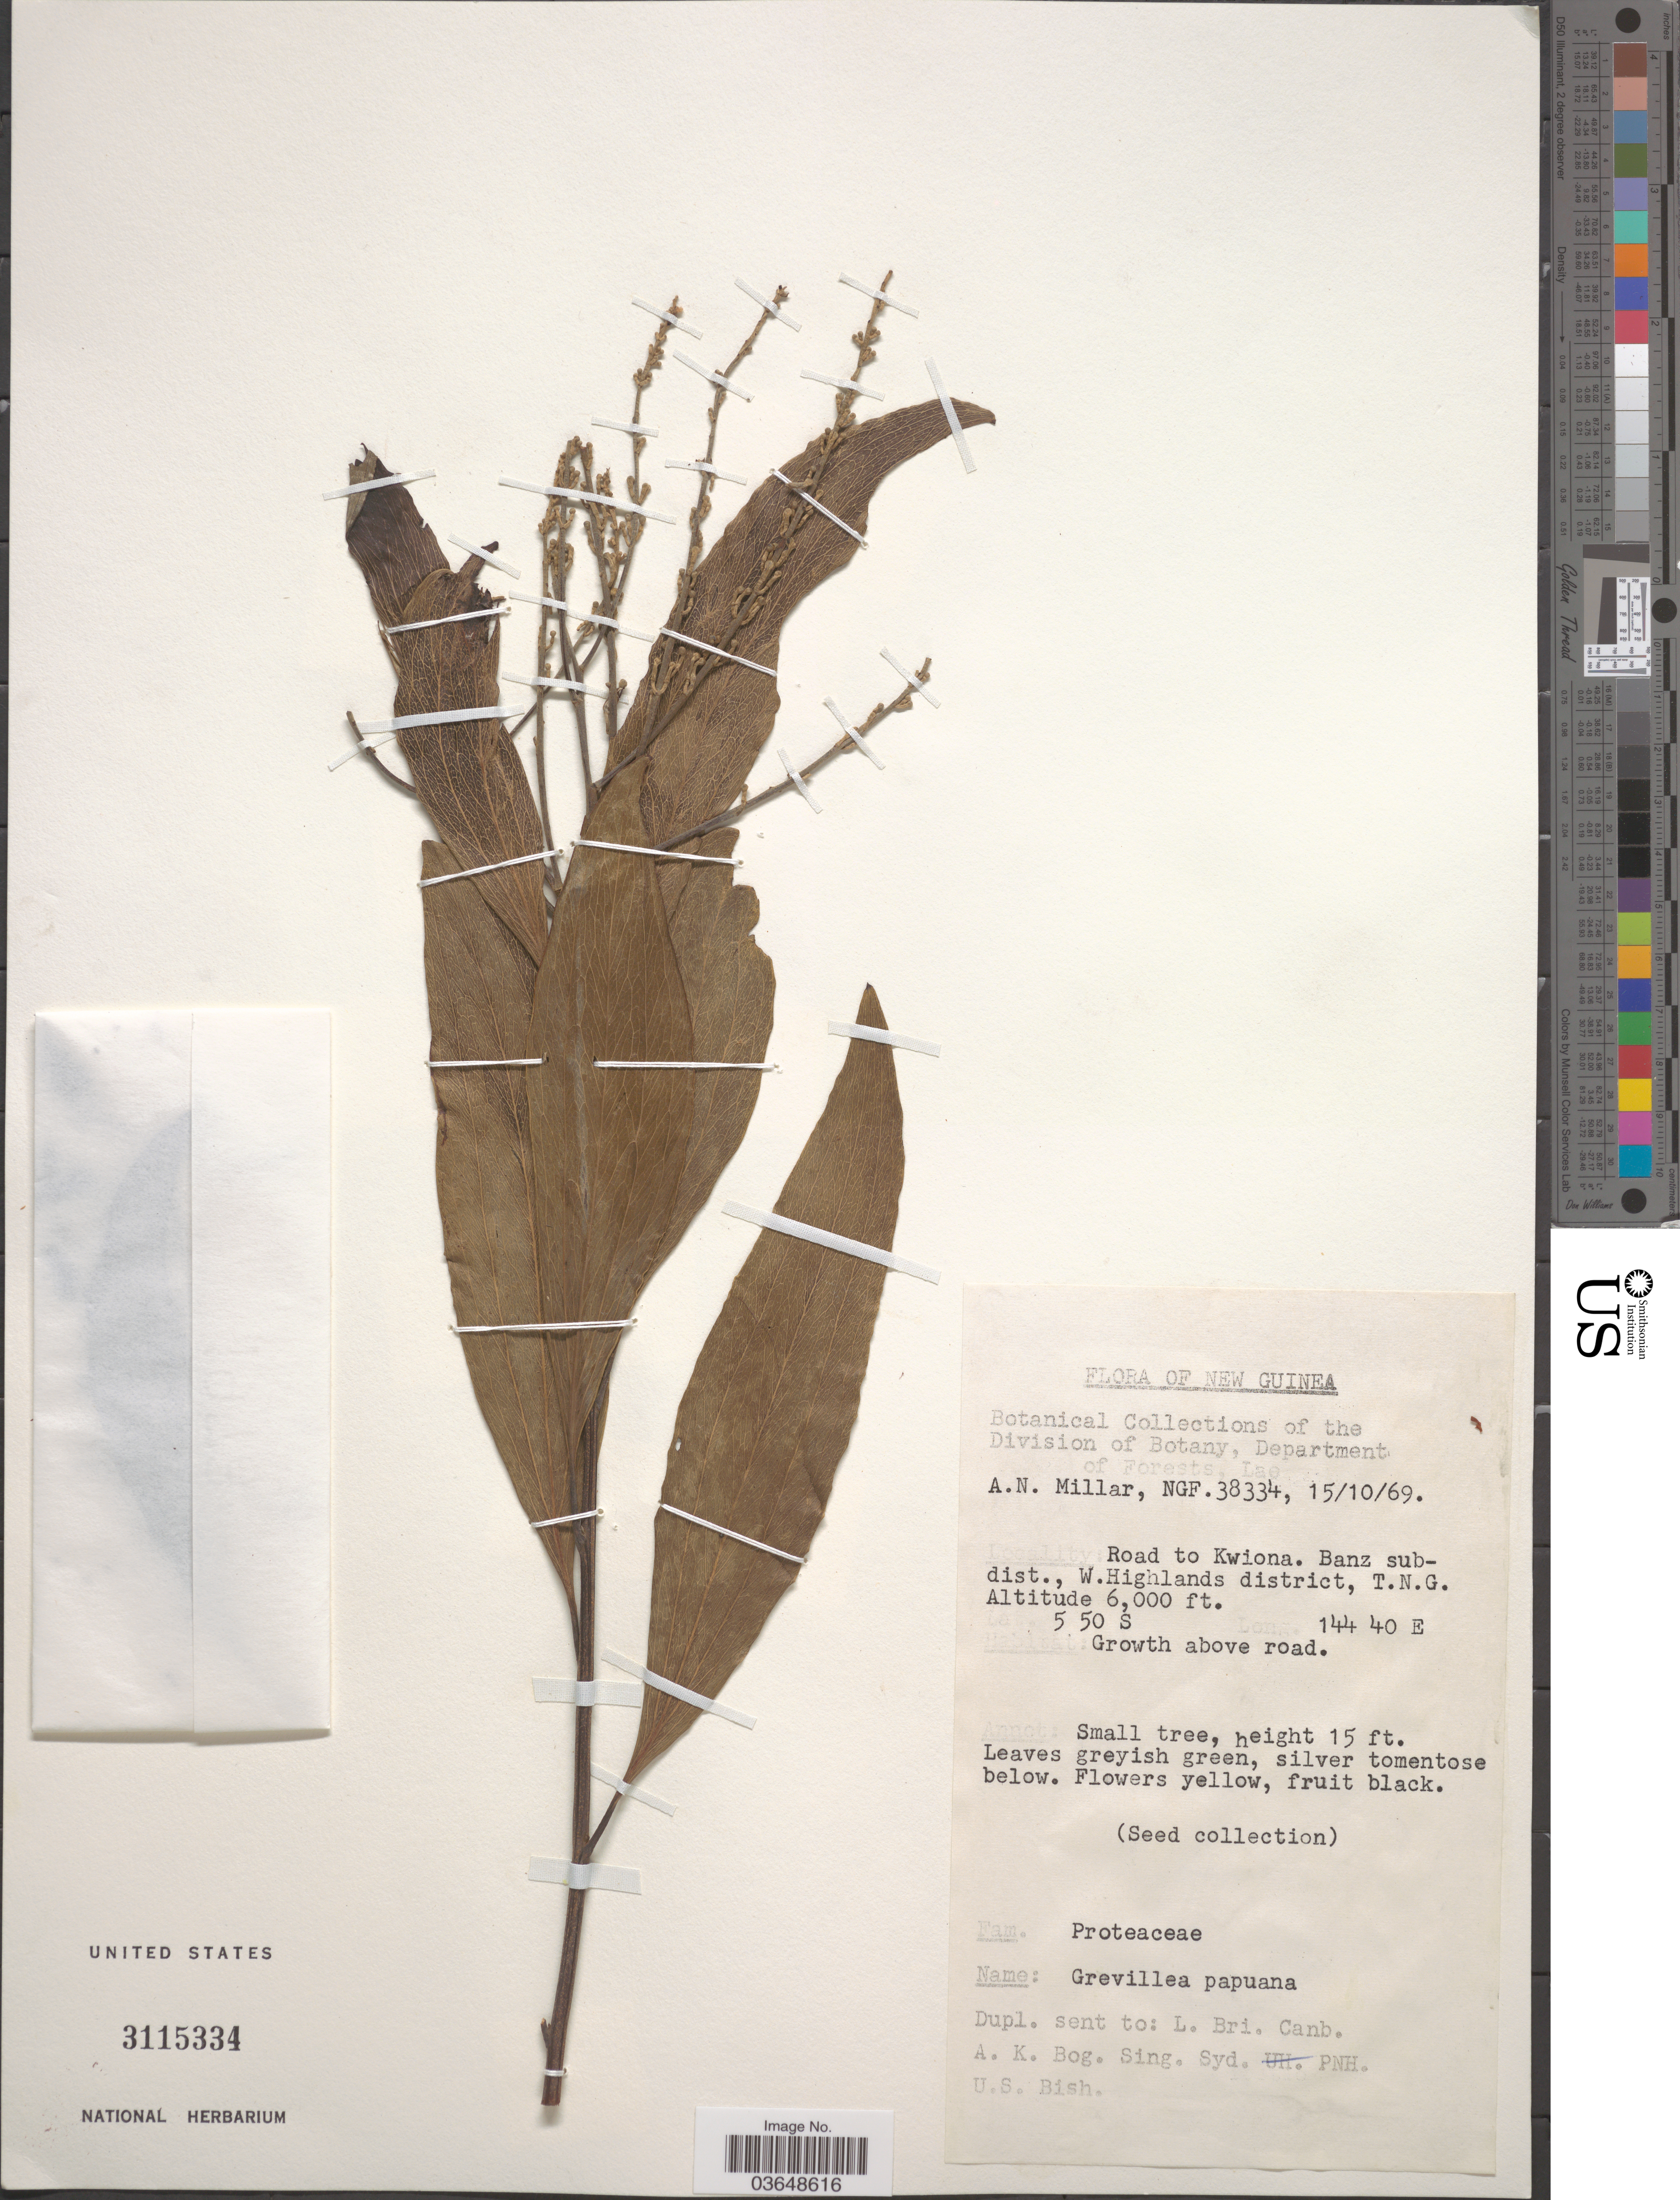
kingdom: Plantae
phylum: Tracheophyta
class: Magnoliopsida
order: Proteales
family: Proteaceae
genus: Grevillea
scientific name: Grevillea papuana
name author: Diels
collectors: A. Millar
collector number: NGF38334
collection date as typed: Transcribed d/m/y: 15/10/69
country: Papua New Guinea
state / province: Western Highlands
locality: New Guinea. Road to Kwiona. Banz subdist., W. Highlands district, T.N.G.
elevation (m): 1829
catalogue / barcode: US 3115334